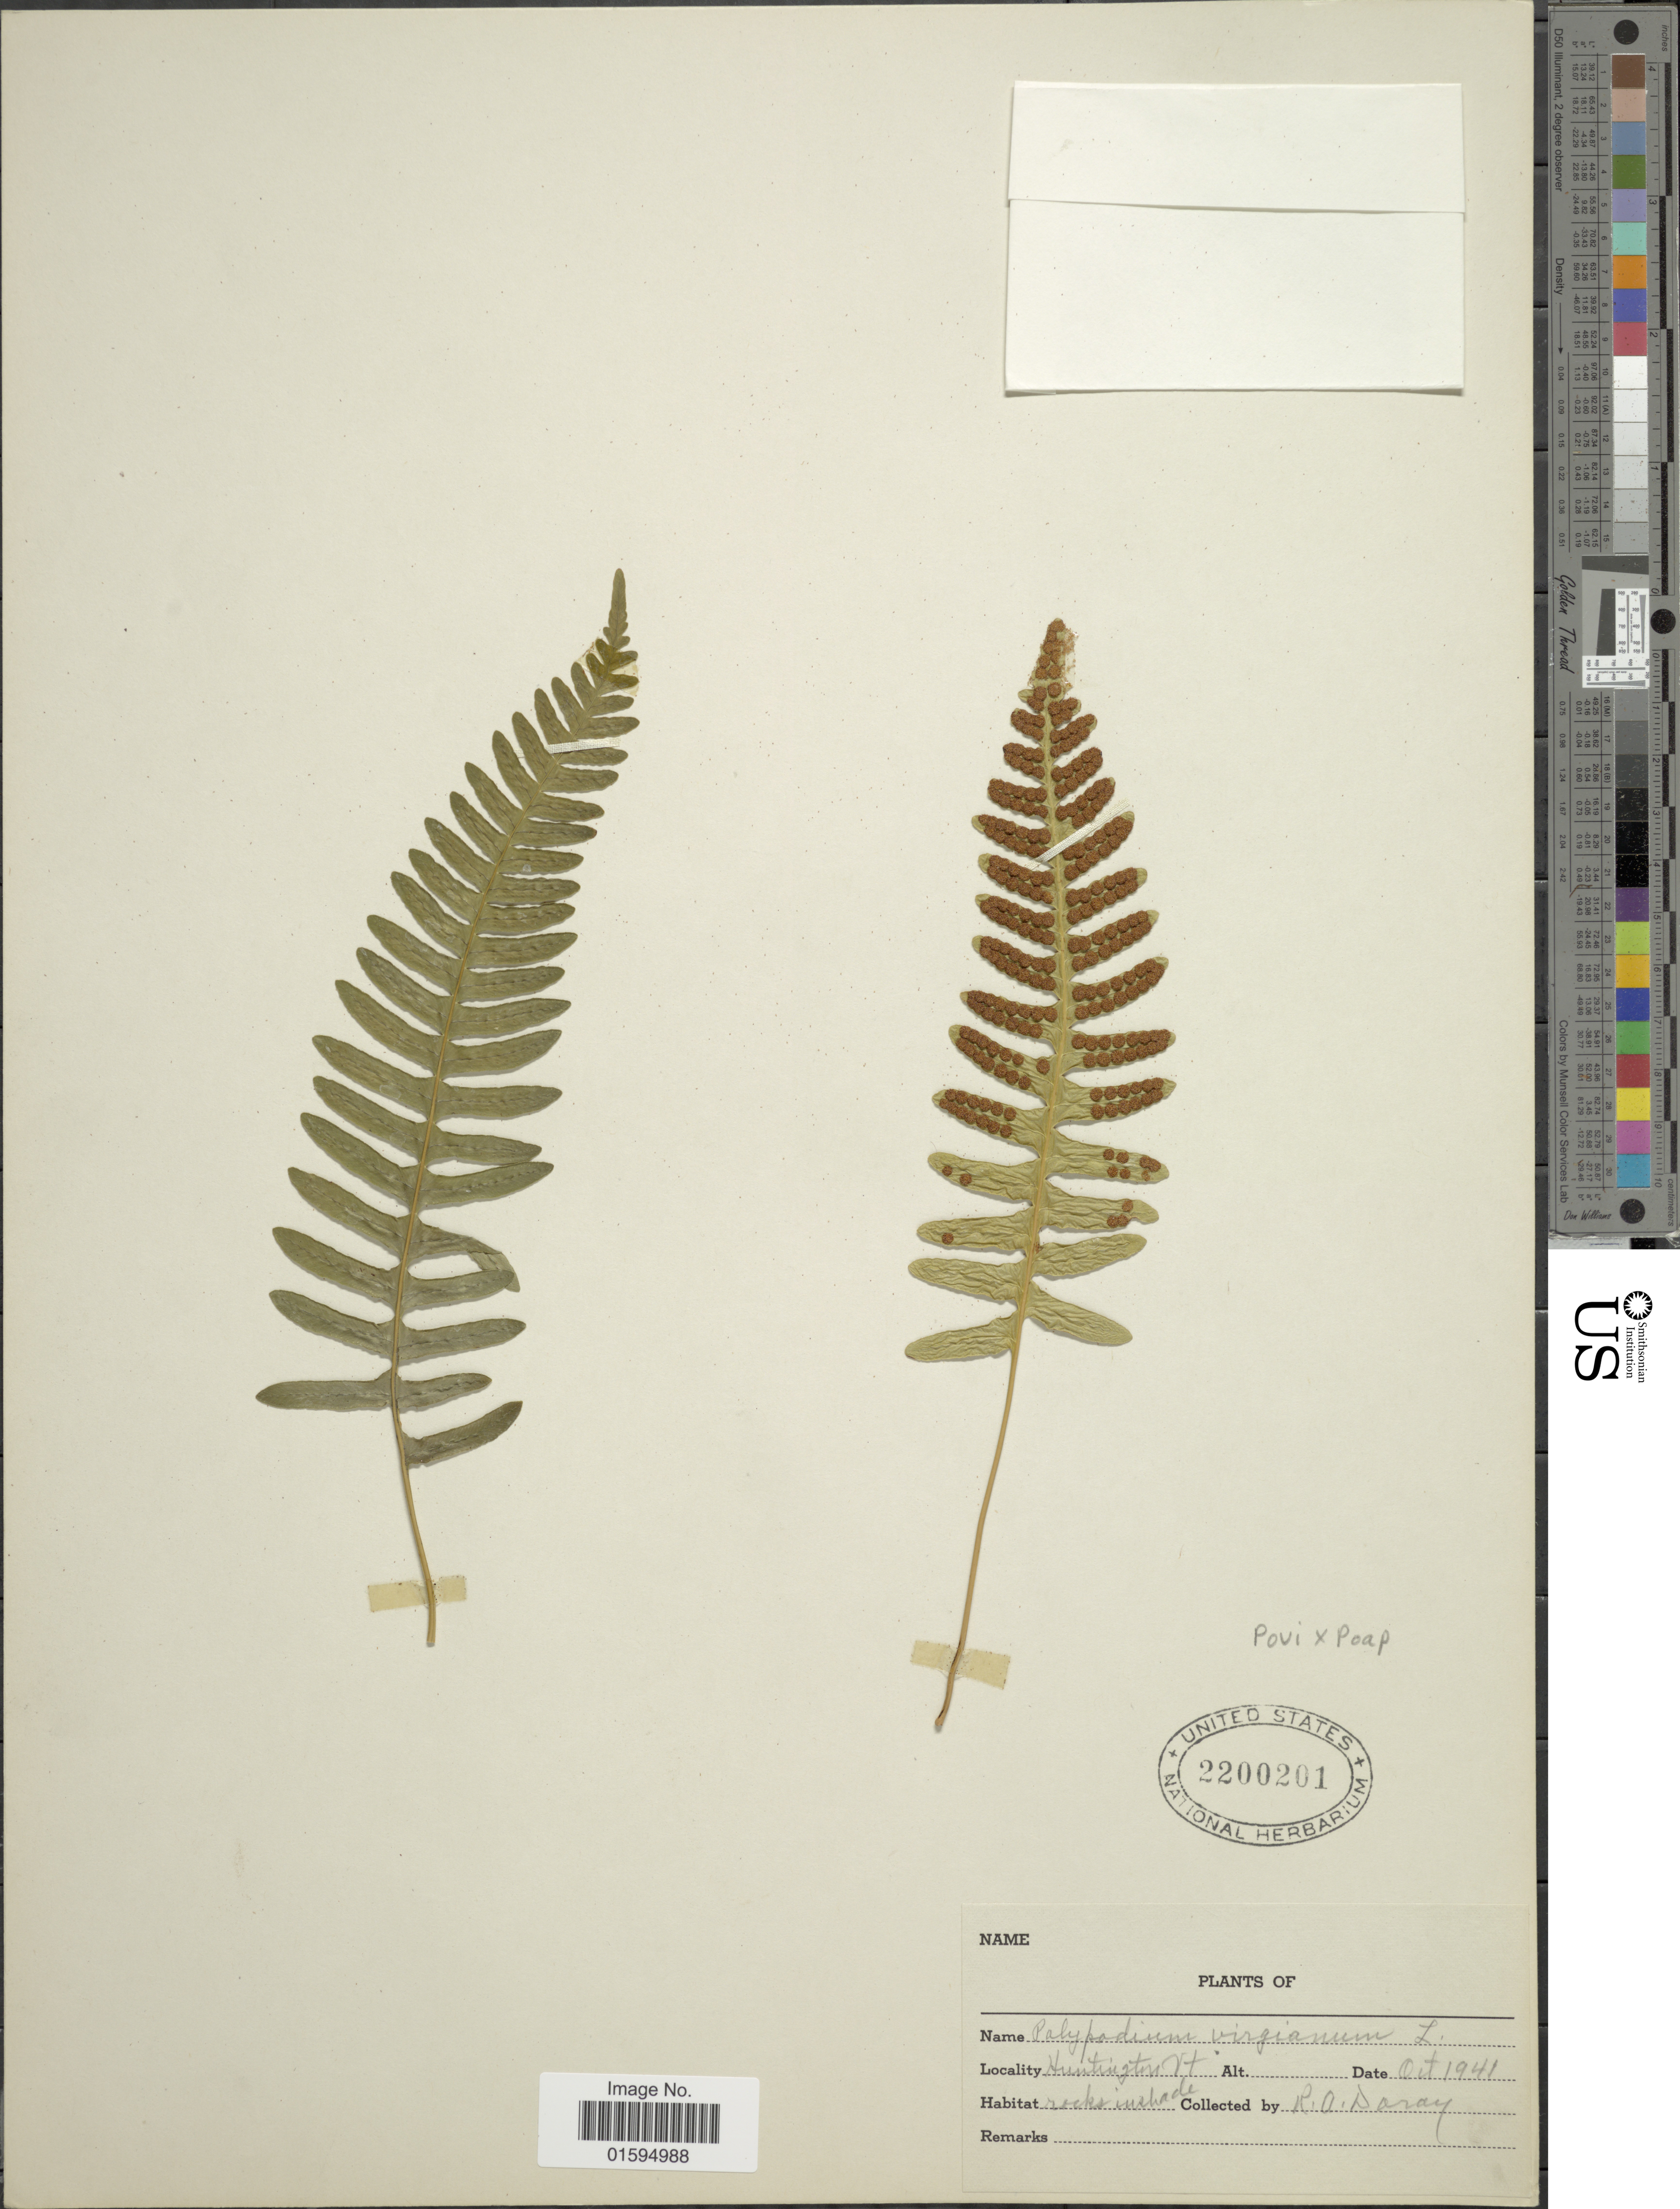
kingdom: Plantae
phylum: Tracheophyta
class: Polypodiopsida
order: Polypodiales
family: Polypodiaceae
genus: Polypodium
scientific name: Polypodium virginianum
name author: L.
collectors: R. Daray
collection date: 1941-10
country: United States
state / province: Vermont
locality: Huntington VT, rocks in shade.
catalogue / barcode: US 2200201